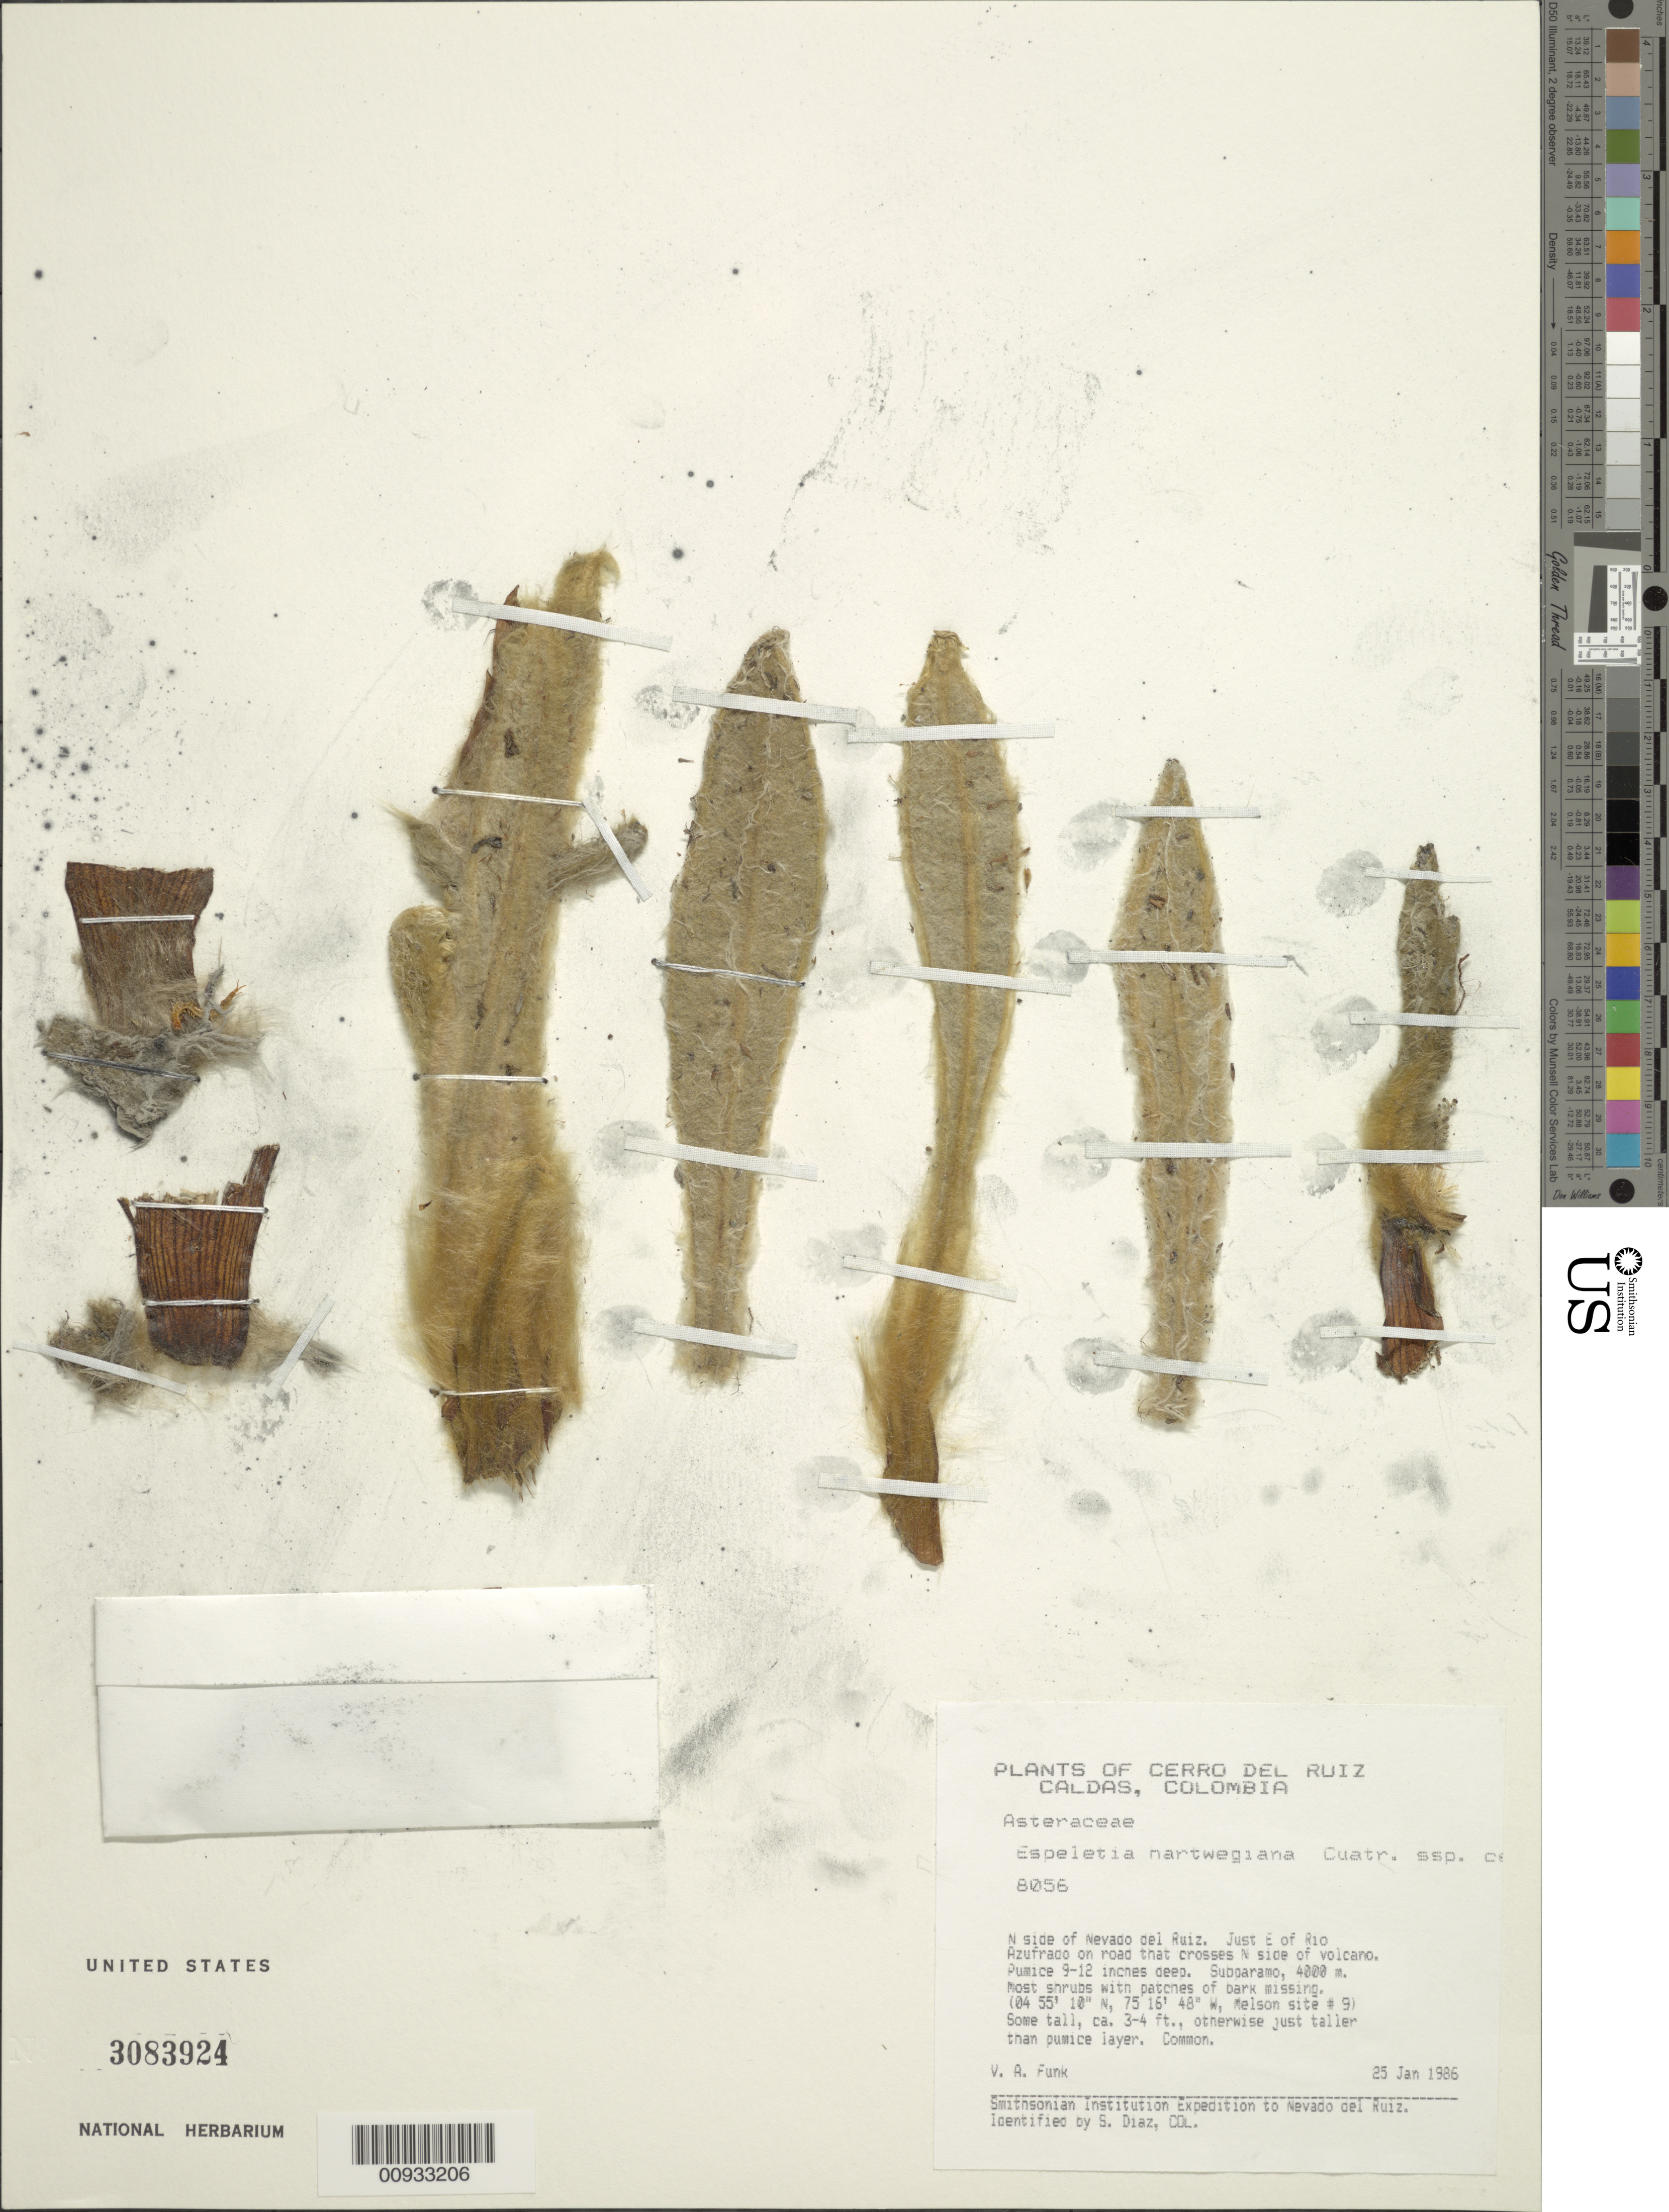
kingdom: Plantae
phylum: Tracheophyta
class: Magnoliopsida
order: Asterales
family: Asteraceae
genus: Espeletia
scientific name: Espeletia hartwegiana subsp. centroandina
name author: Cuatrec.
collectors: V. Funk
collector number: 8056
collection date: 1986-01-25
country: Colombia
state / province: Caldas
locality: Cerro del Ruiz, N side of Nevado del Ruiz, just E of Rio Azufrado on road that crosses N side of volcano, Melson site #9.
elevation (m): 4000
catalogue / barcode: US 3083924